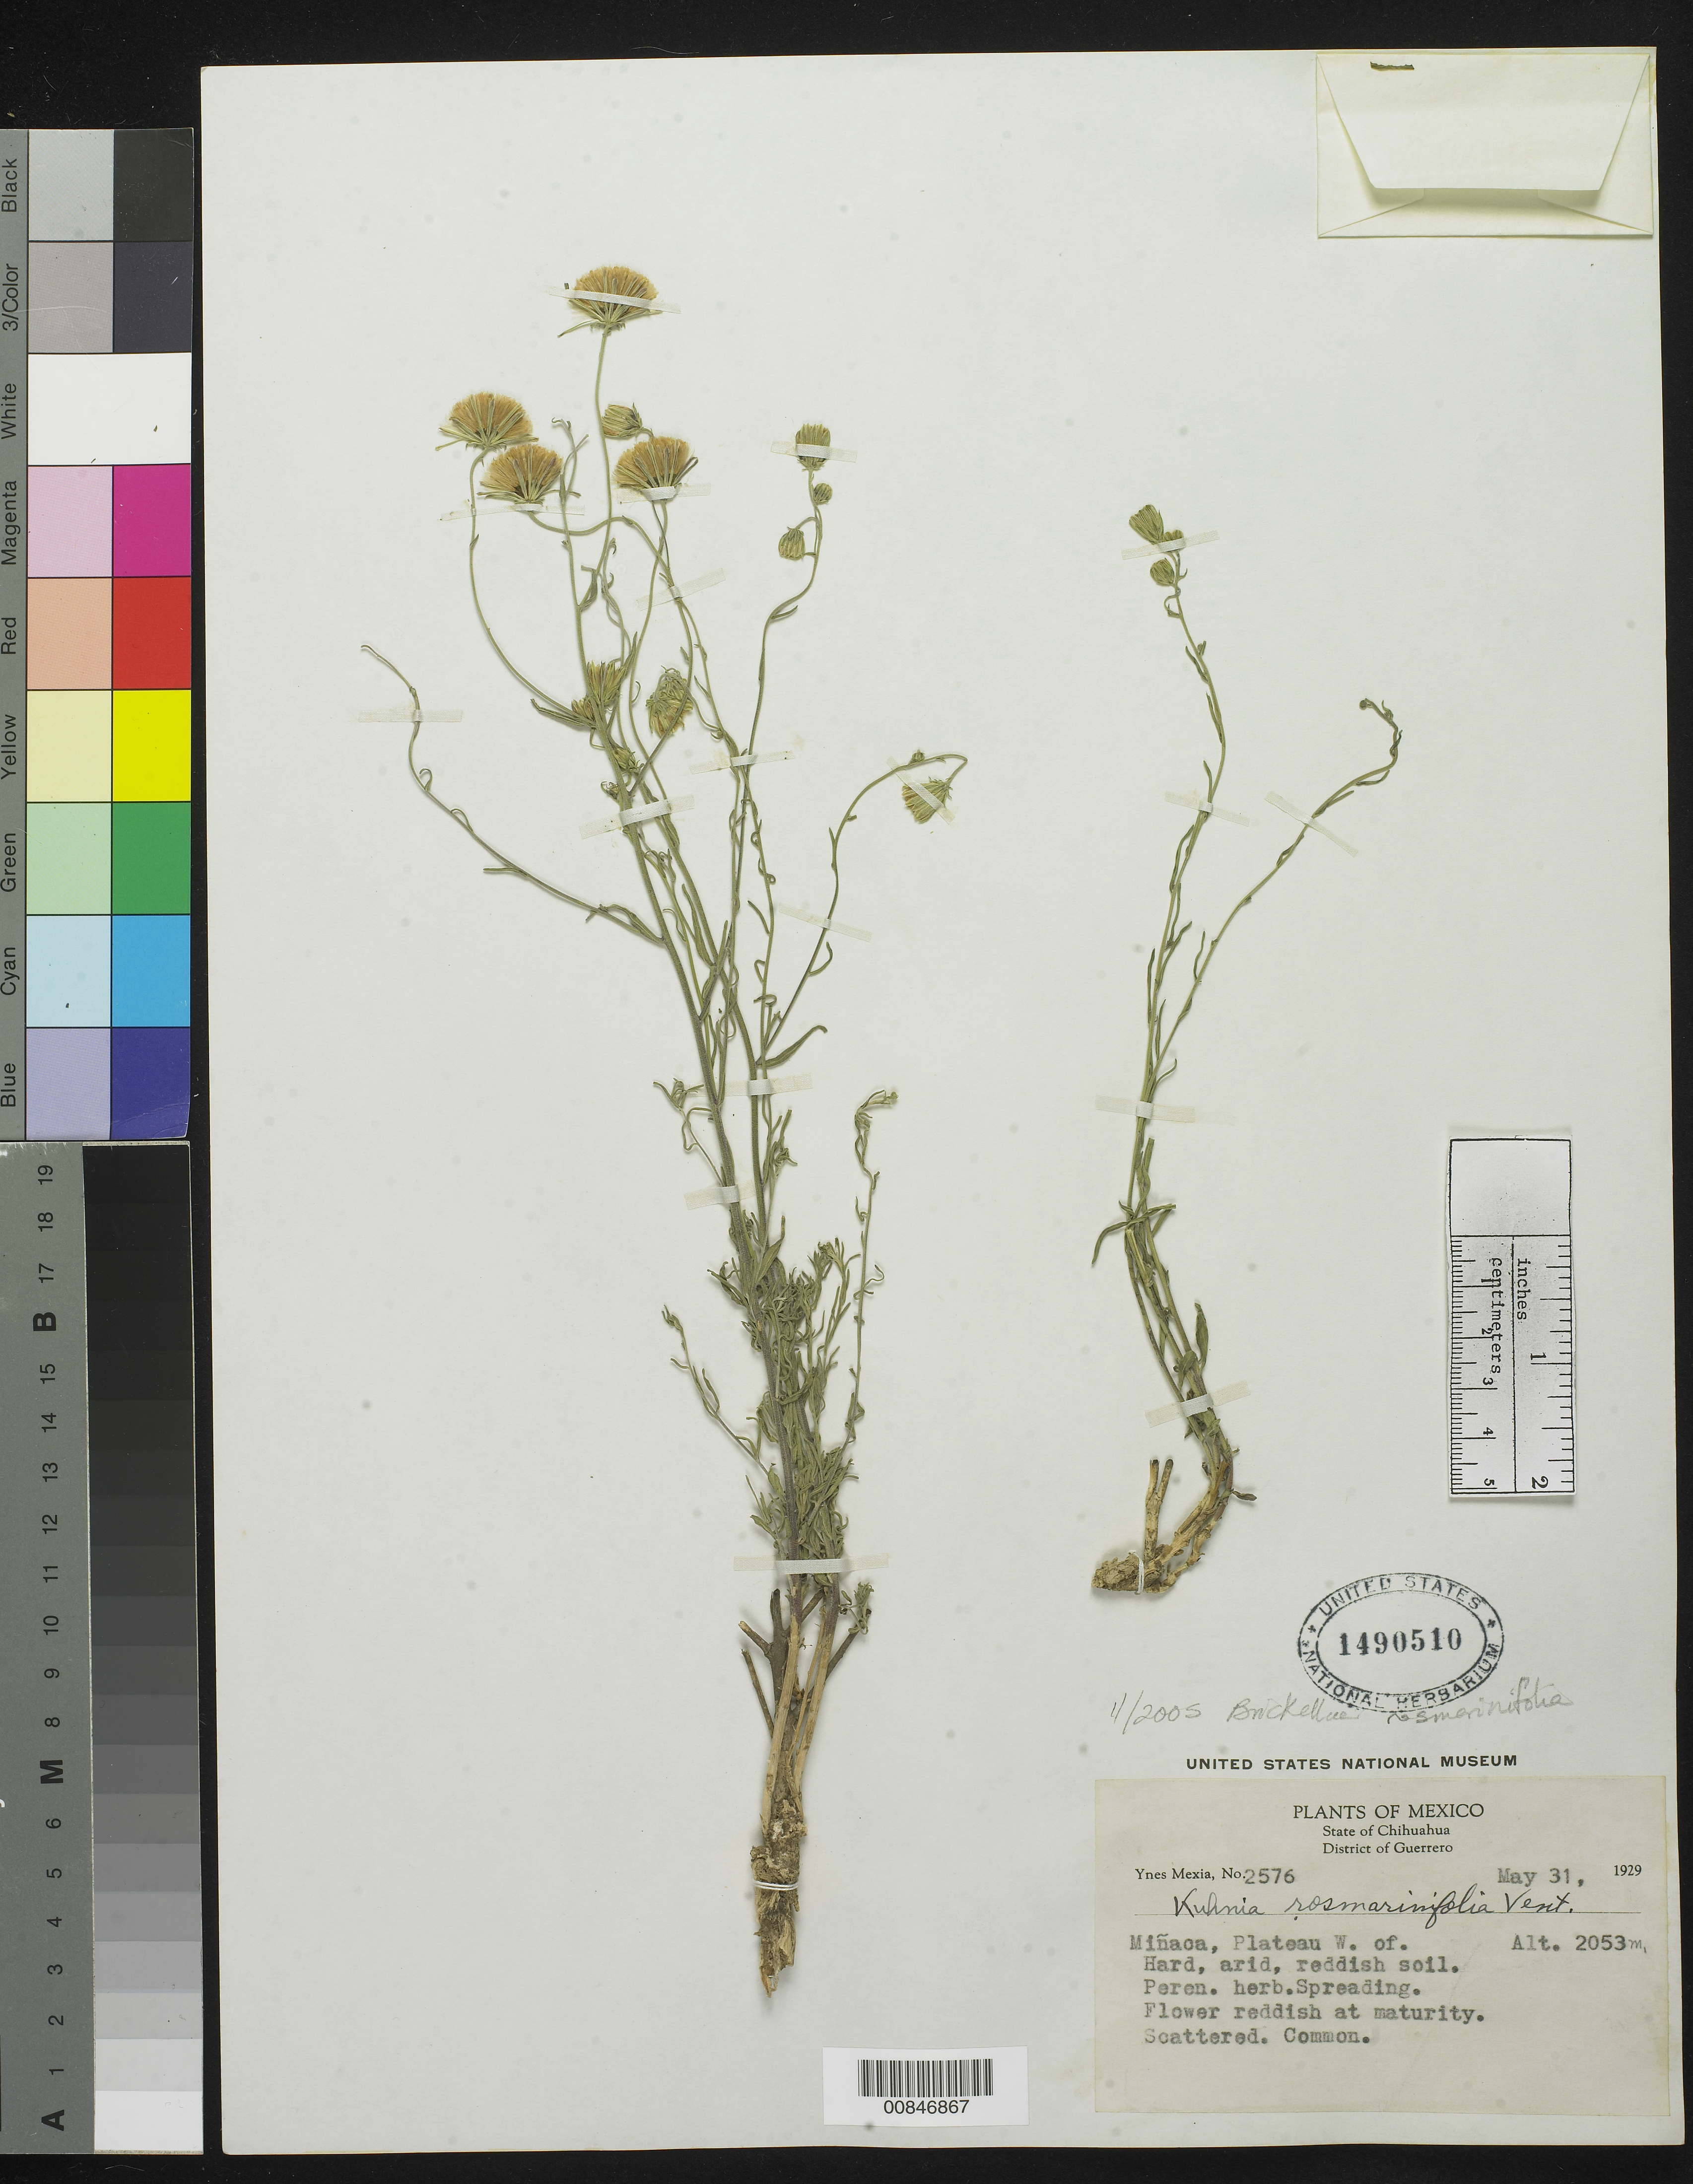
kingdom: Plantae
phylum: Tracheophyta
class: Magnoliopsida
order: Asterales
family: Asteraceae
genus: Brickellia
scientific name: Brickellia rosmarinifolia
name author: (Vent.) W.A. Weber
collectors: Y. Mexia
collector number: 2576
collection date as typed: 31 May 1929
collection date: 1929-05-31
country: Mexico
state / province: Chihuahua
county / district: Guerrero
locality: Miñaca, Plateau W. of.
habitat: Hard, arid, reddish soil.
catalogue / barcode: US 1490510